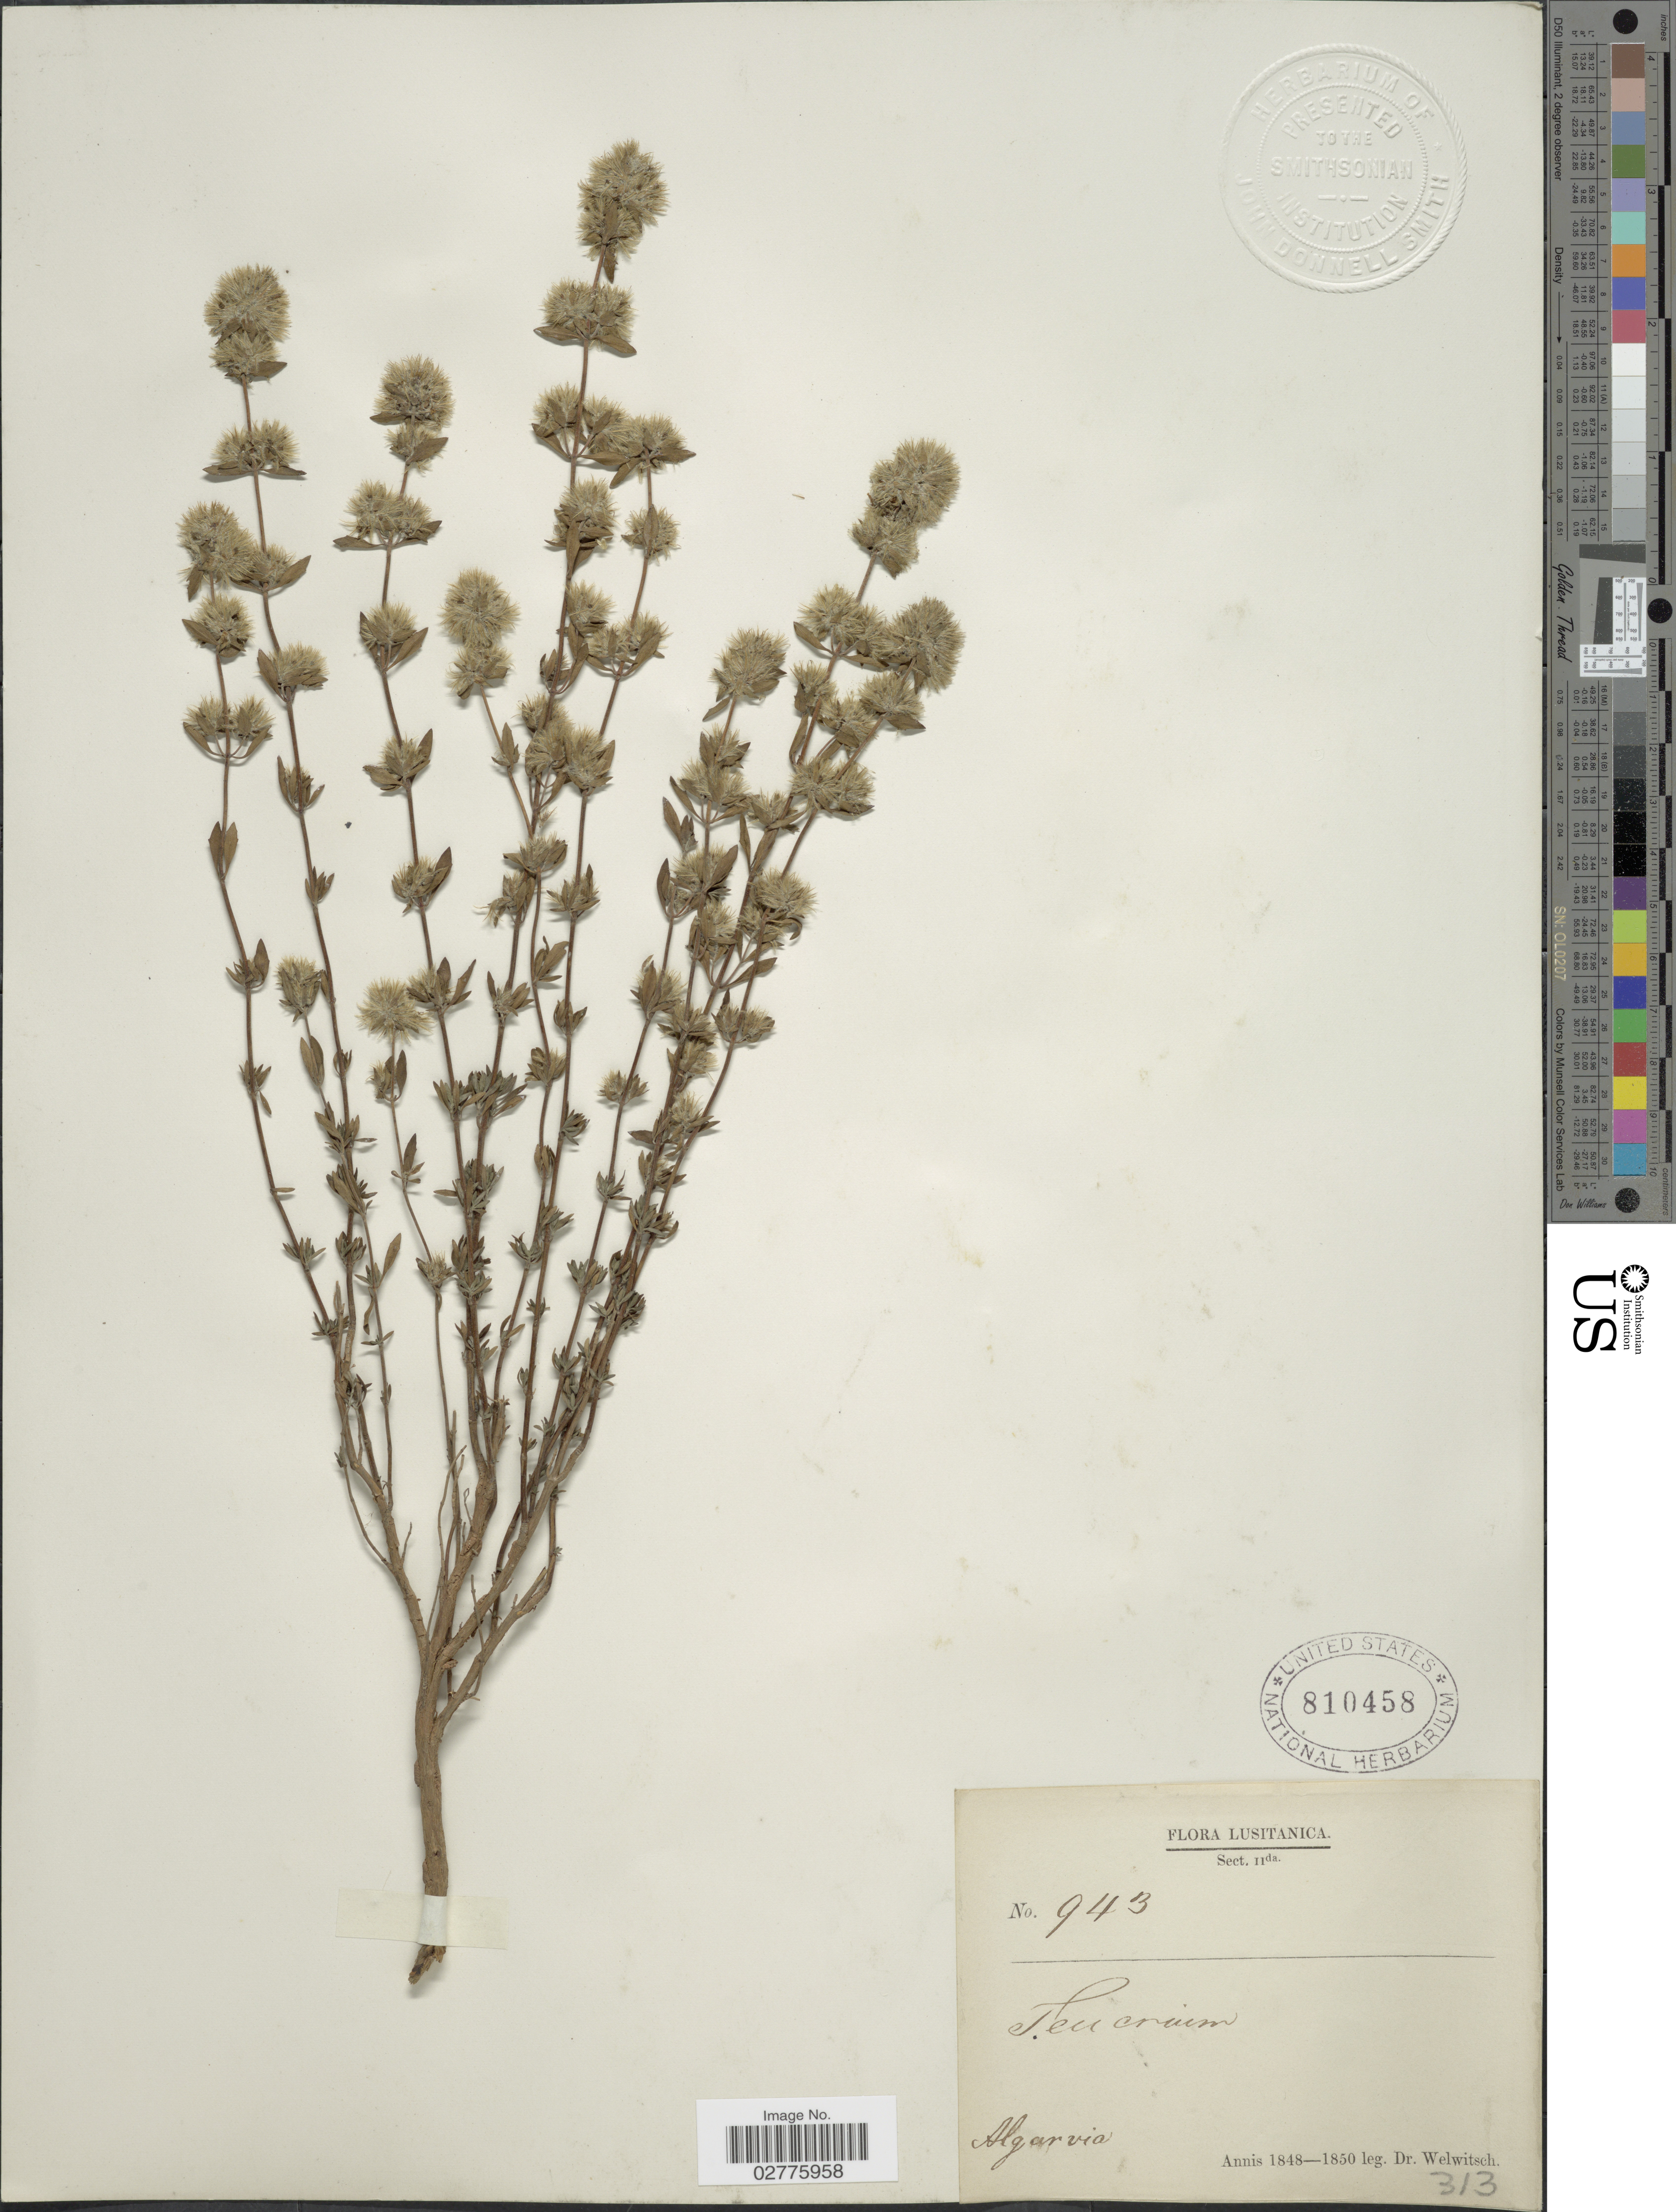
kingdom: Plantae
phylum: Tracheophyta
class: Magnoliopsida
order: Lamiales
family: Lamiaceae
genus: Teucrium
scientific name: Teucrium sp.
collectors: -. Welwitsch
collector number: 943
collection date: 1848/1850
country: Portugal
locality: Lusitanica. Algarvia.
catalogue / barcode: US 810458